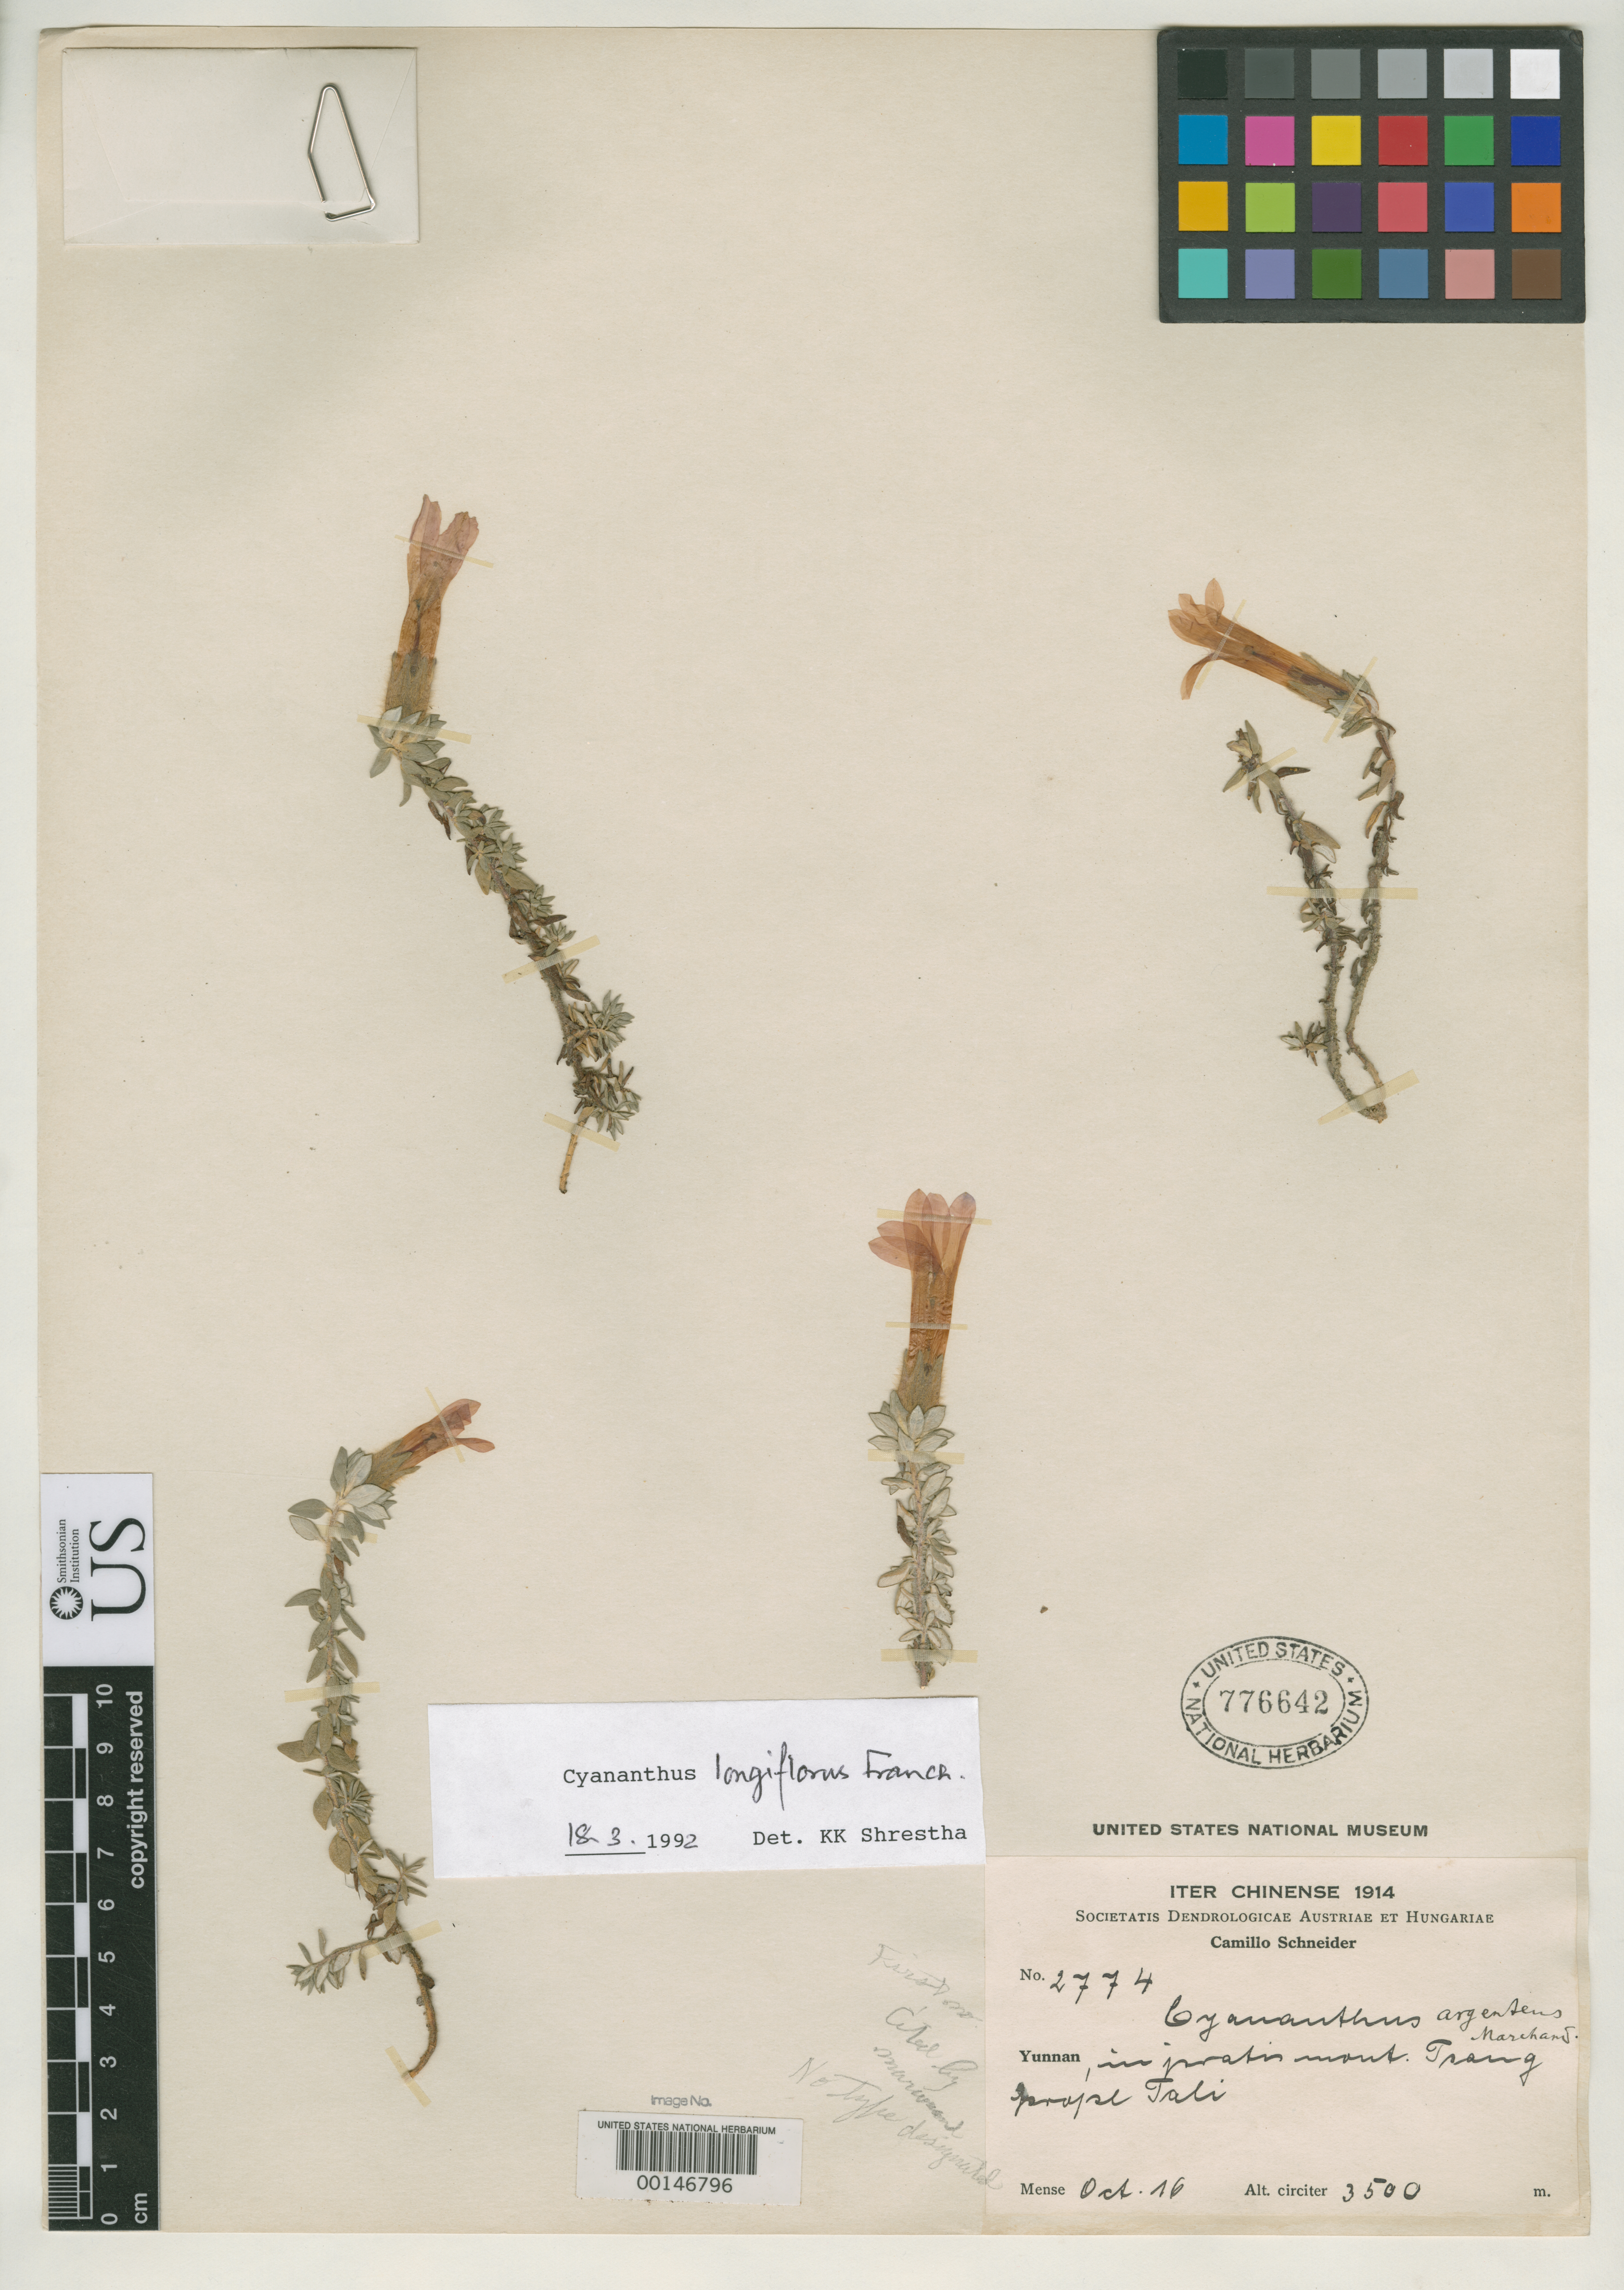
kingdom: Plantae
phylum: Tracheophyta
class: Magnoliopsida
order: Asterales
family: Campanulaceae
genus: Cyananthus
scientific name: Cyananthus argenteus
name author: C. Marquand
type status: Isosyntype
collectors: C. K. Schneider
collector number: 2774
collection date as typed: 16 Oct 1914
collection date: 1914-10-16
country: China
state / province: Yunnan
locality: Mount. Tsang prope Tali.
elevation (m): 3600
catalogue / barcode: US 776642